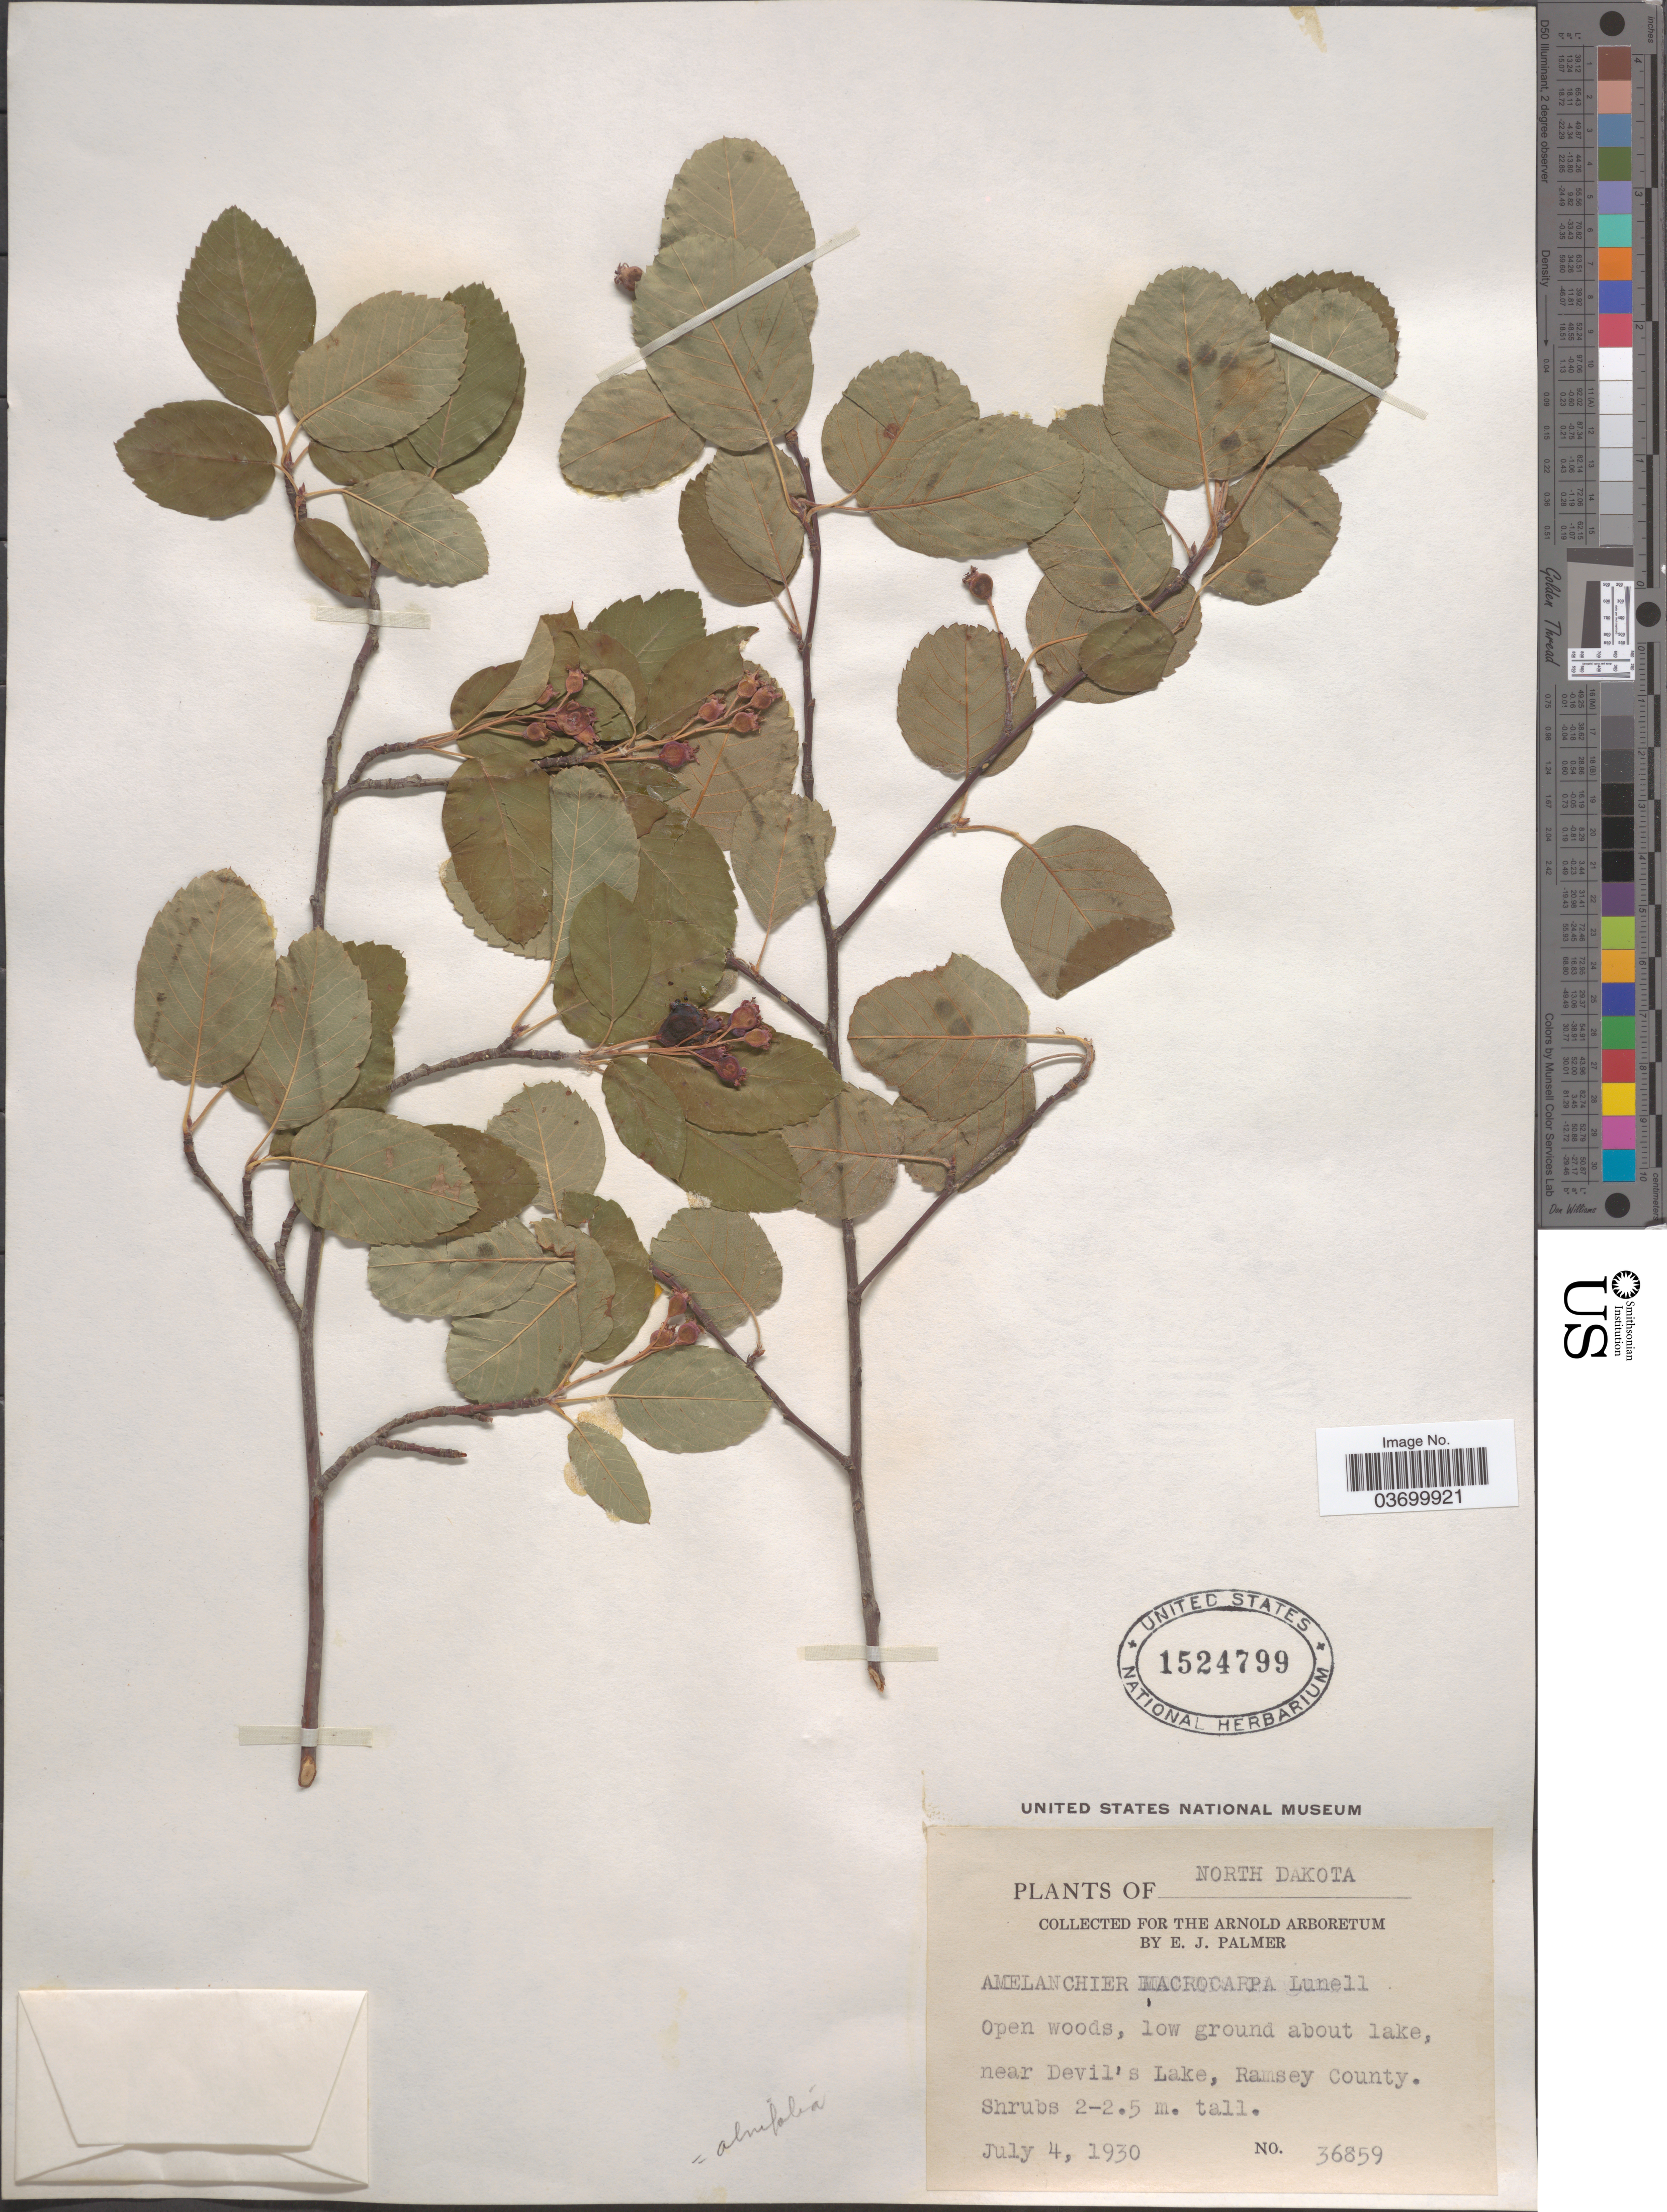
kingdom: Plantae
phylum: Tracheophyta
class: Magnoliopsida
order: Rosales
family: Rosaceae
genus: Amelanchier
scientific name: Amelanchier alnifolia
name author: (Nutt.) Nutt. ex M. Roem.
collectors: E. J. Palmer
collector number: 36859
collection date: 1930-07-04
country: United States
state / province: North Dakota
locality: Open woods, low ground about lake, near Devil's Lake, Ramsey County.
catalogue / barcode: US 1524799